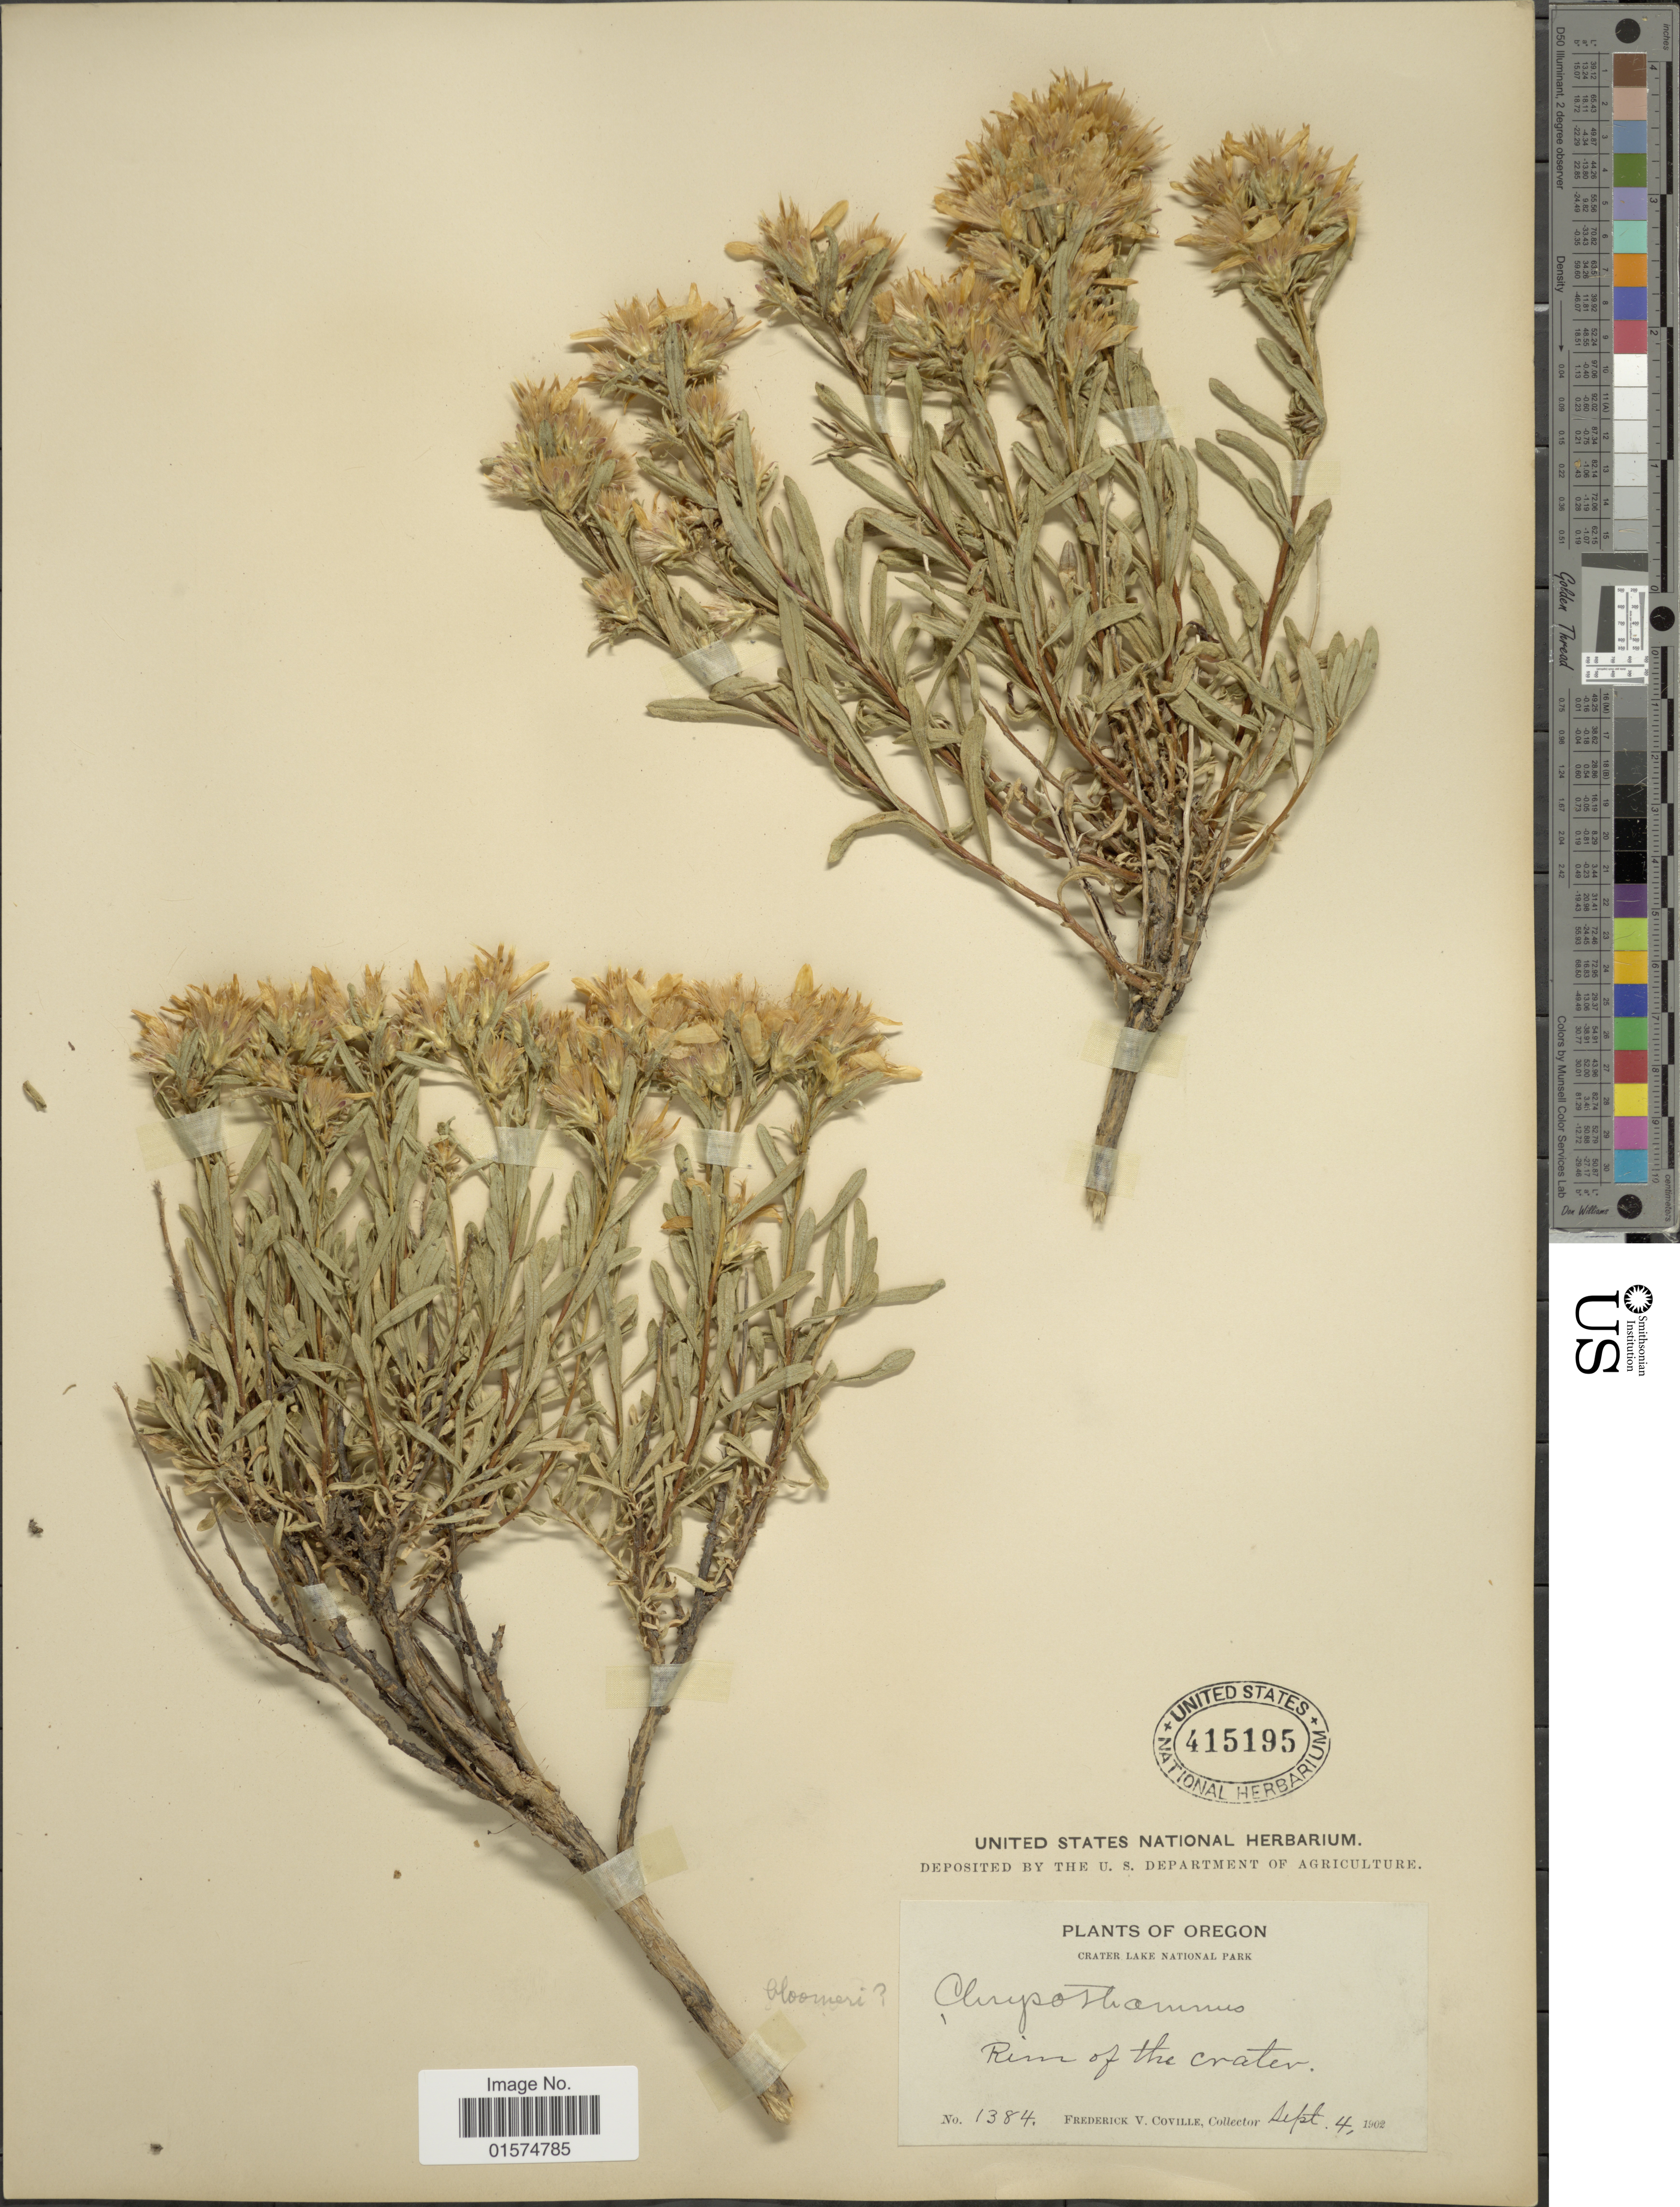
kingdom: Plantae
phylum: Tracheophyta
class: Magnoliopsida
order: Asterales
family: Asteraceae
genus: Ericameria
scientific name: Ericameria bloomeri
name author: (A. Gray) J.F. Macbr.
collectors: F. V. Coville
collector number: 1384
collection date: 1902-09-04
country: United States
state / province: Oregon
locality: Crater Lake National Park. Rim of the crater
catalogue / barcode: US 415195